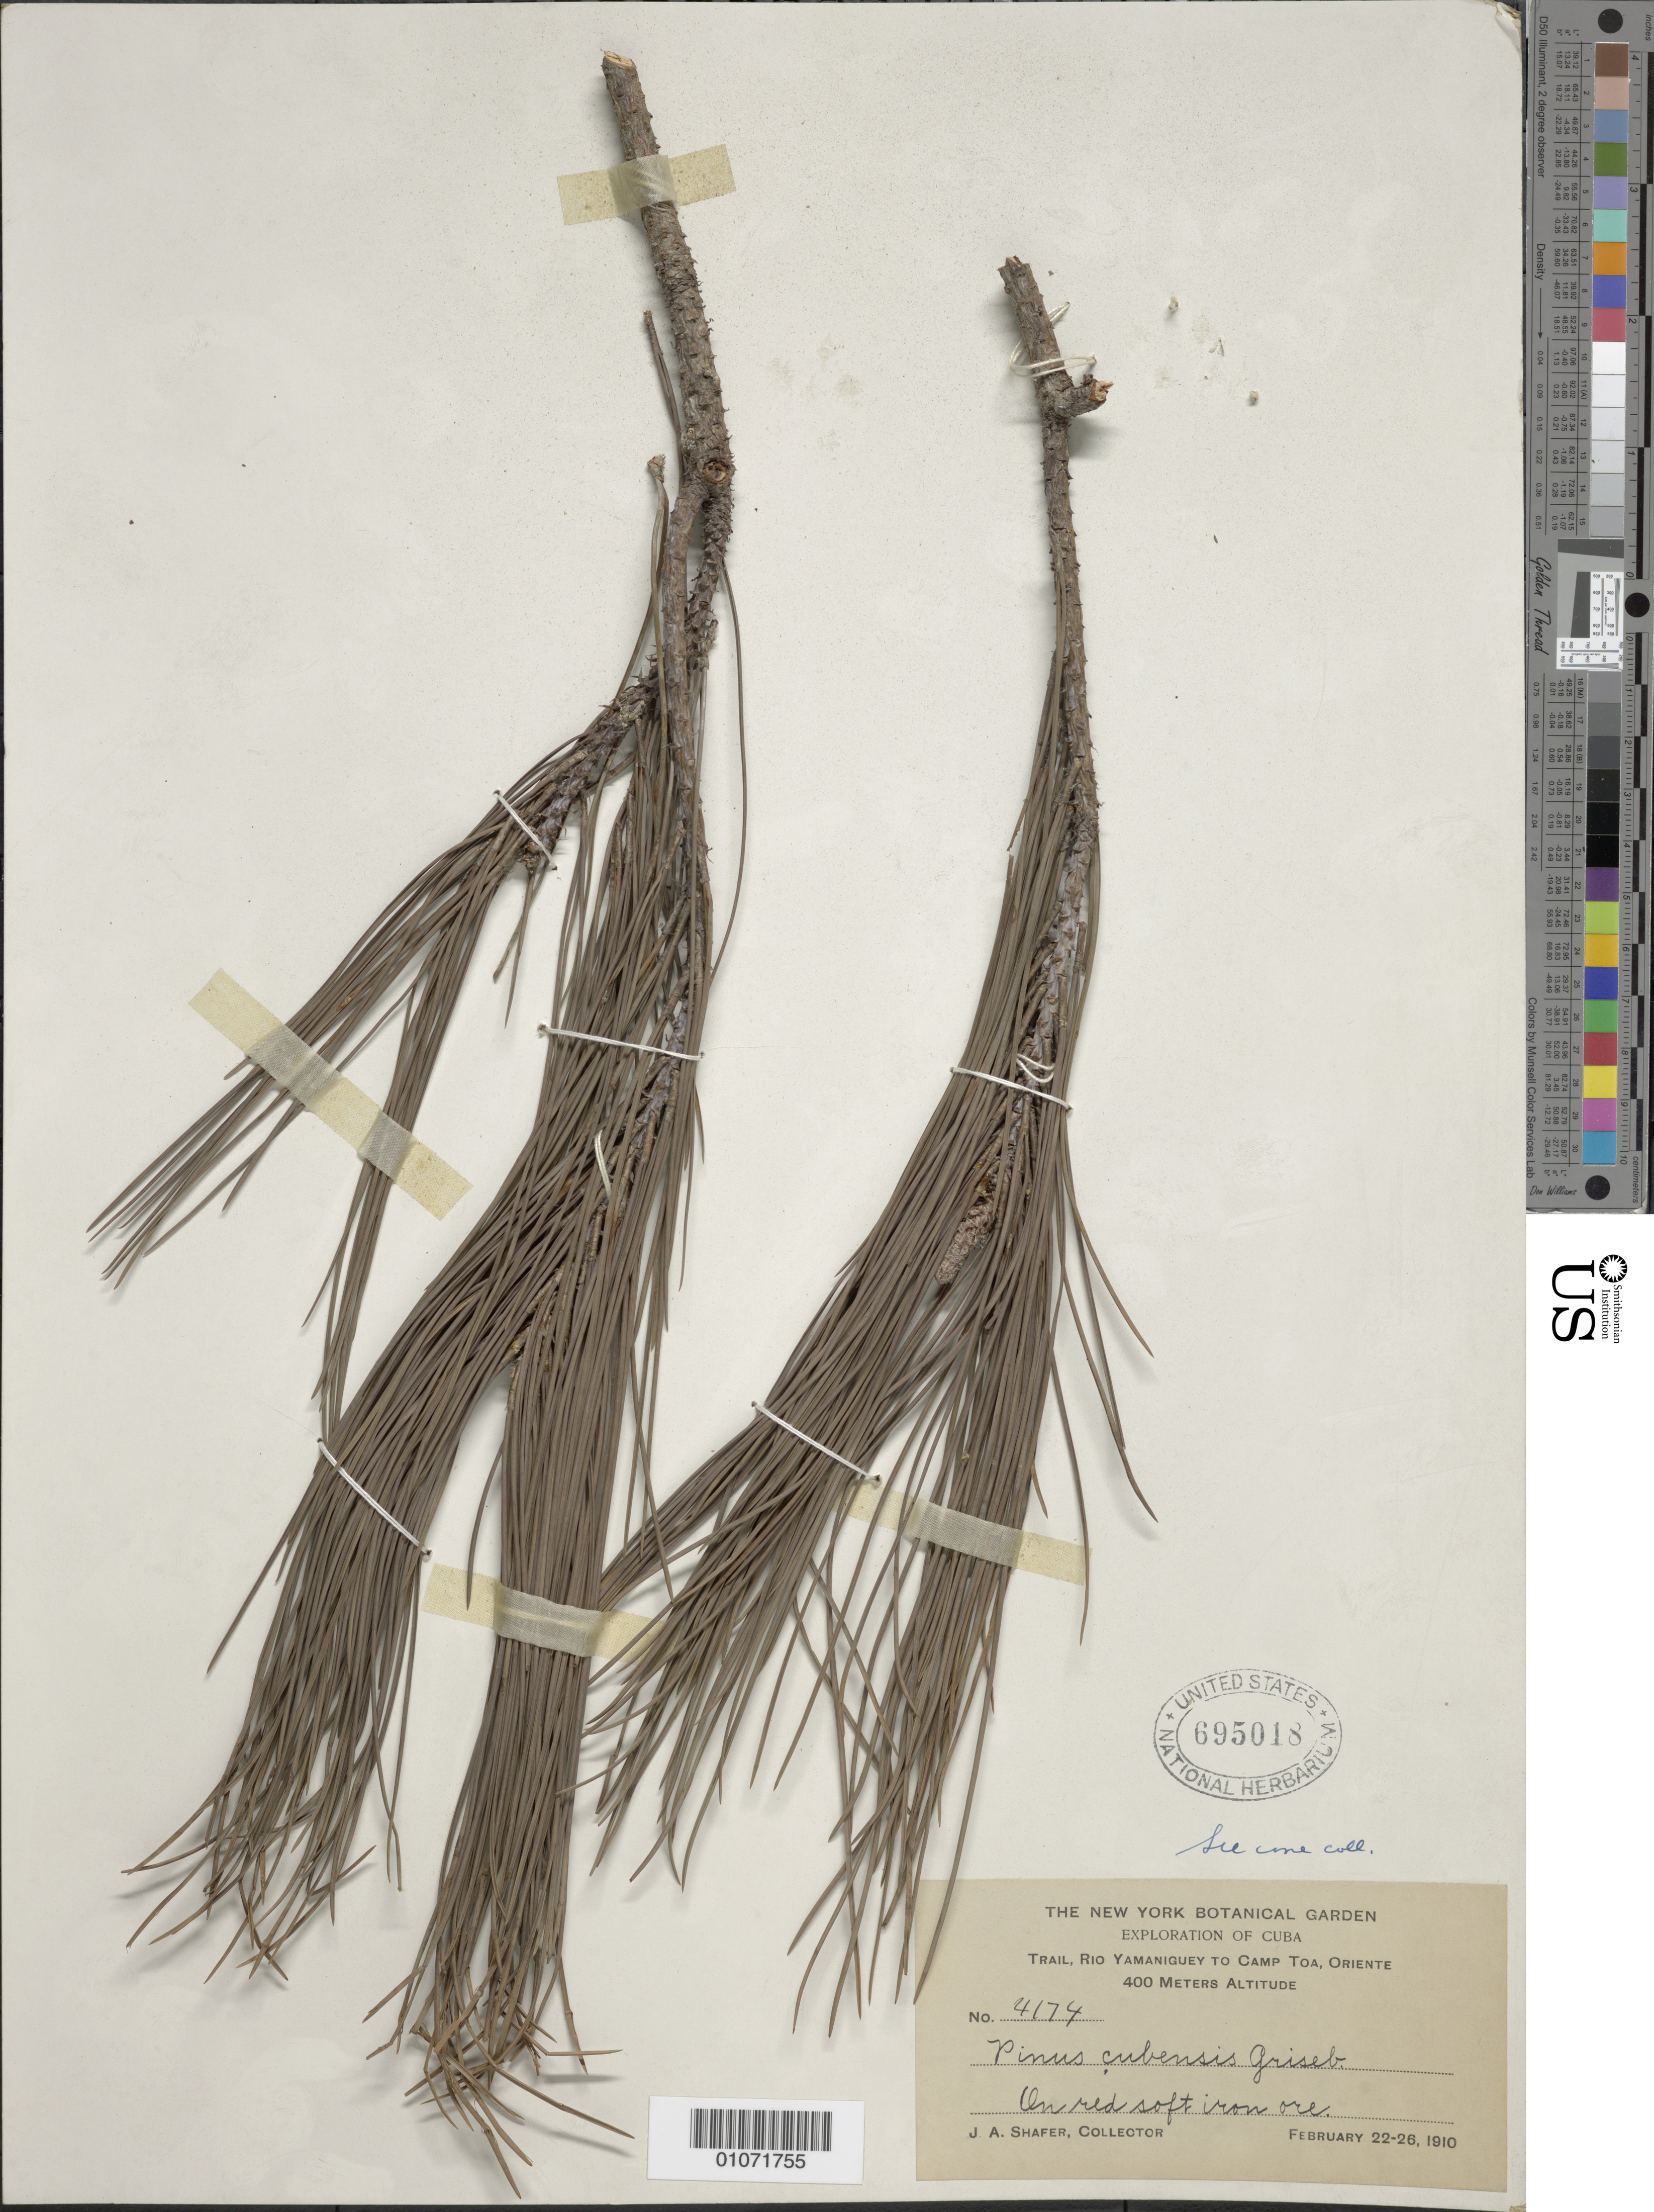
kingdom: Plantae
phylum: Tracheophyta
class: Pinopsida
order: Pinales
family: Pinaceae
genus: Pinus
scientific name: Pinus cubensis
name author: Griseb.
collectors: J. A. Shafer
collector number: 4174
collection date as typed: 22 Feb 1910 to 26 Feb 1910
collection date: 1910-02-22/1910-02-26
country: Cuba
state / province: Oriente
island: Cuba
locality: Trail, Rio Yamaniguey to Camp Toa Oriente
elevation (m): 400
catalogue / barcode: US 695018